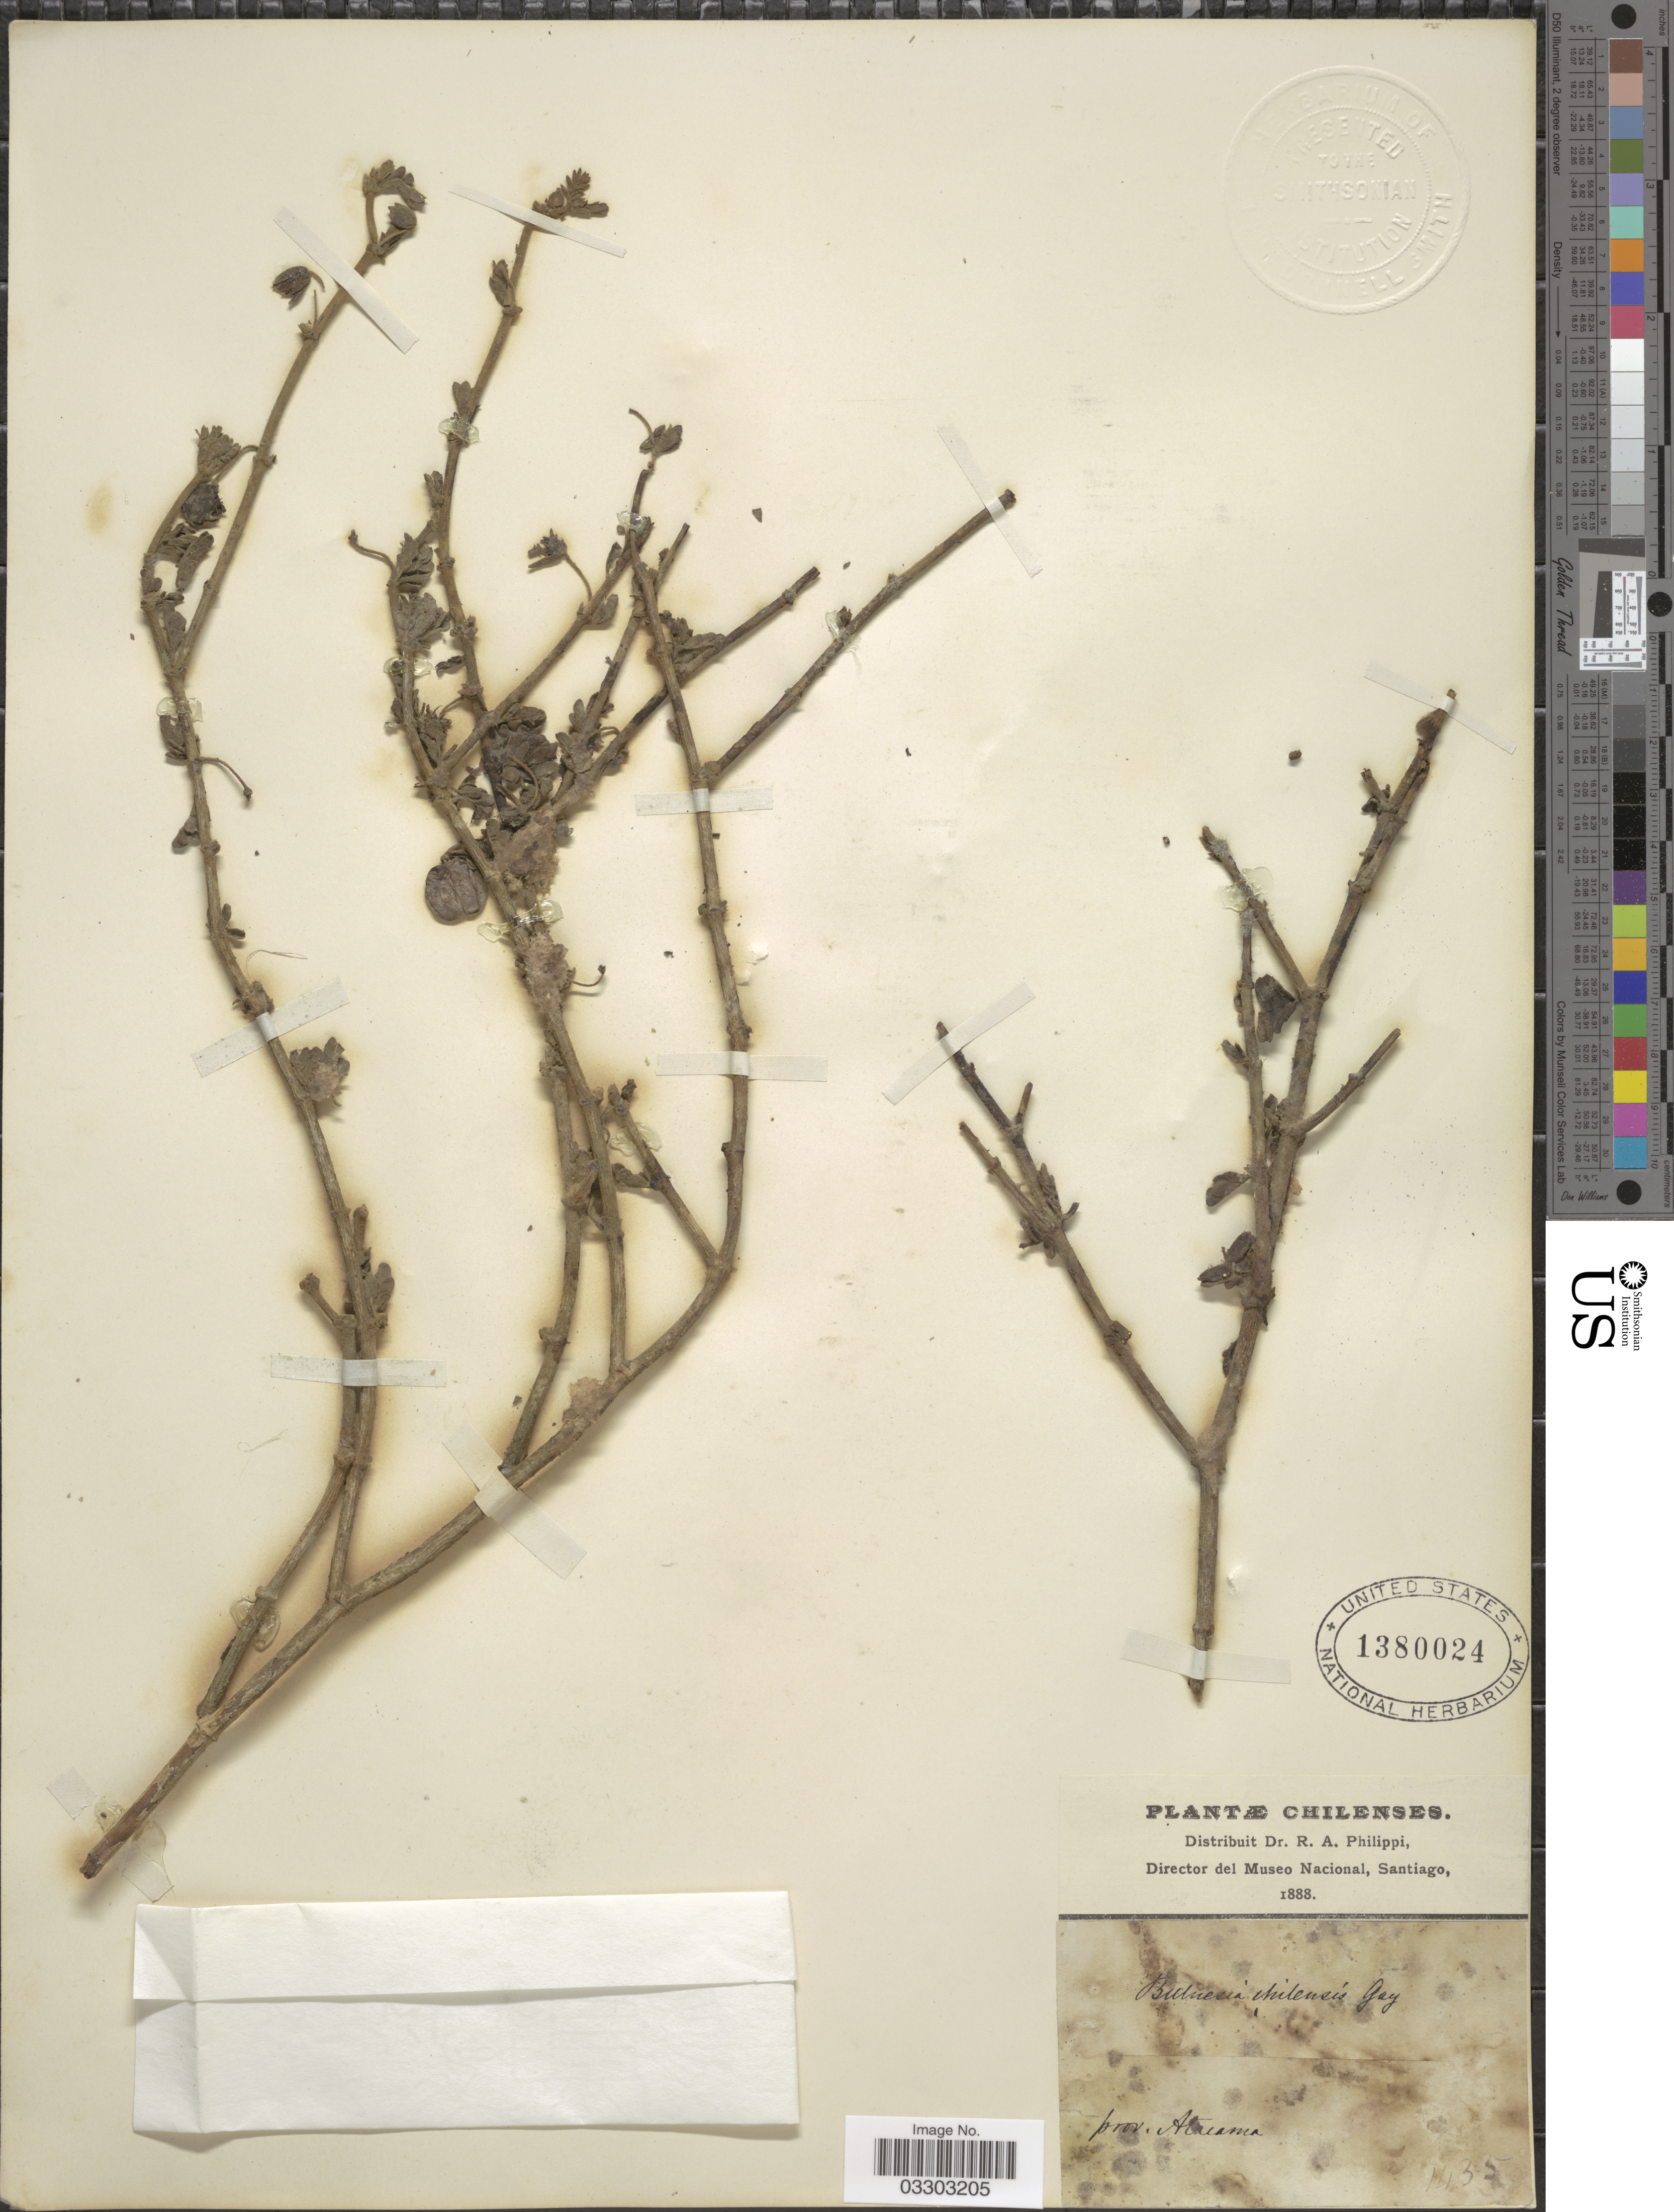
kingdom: Plantae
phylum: Tracheophyta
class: Magnoliopsida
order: Zygophyllales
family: Zygophyllaceae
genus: Bulnesia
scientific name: Bulnesia chilensis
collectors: ex. herb. R.A. Philippi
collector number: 1435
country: Chile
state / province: Atacama (III)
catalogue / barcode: US 1380024